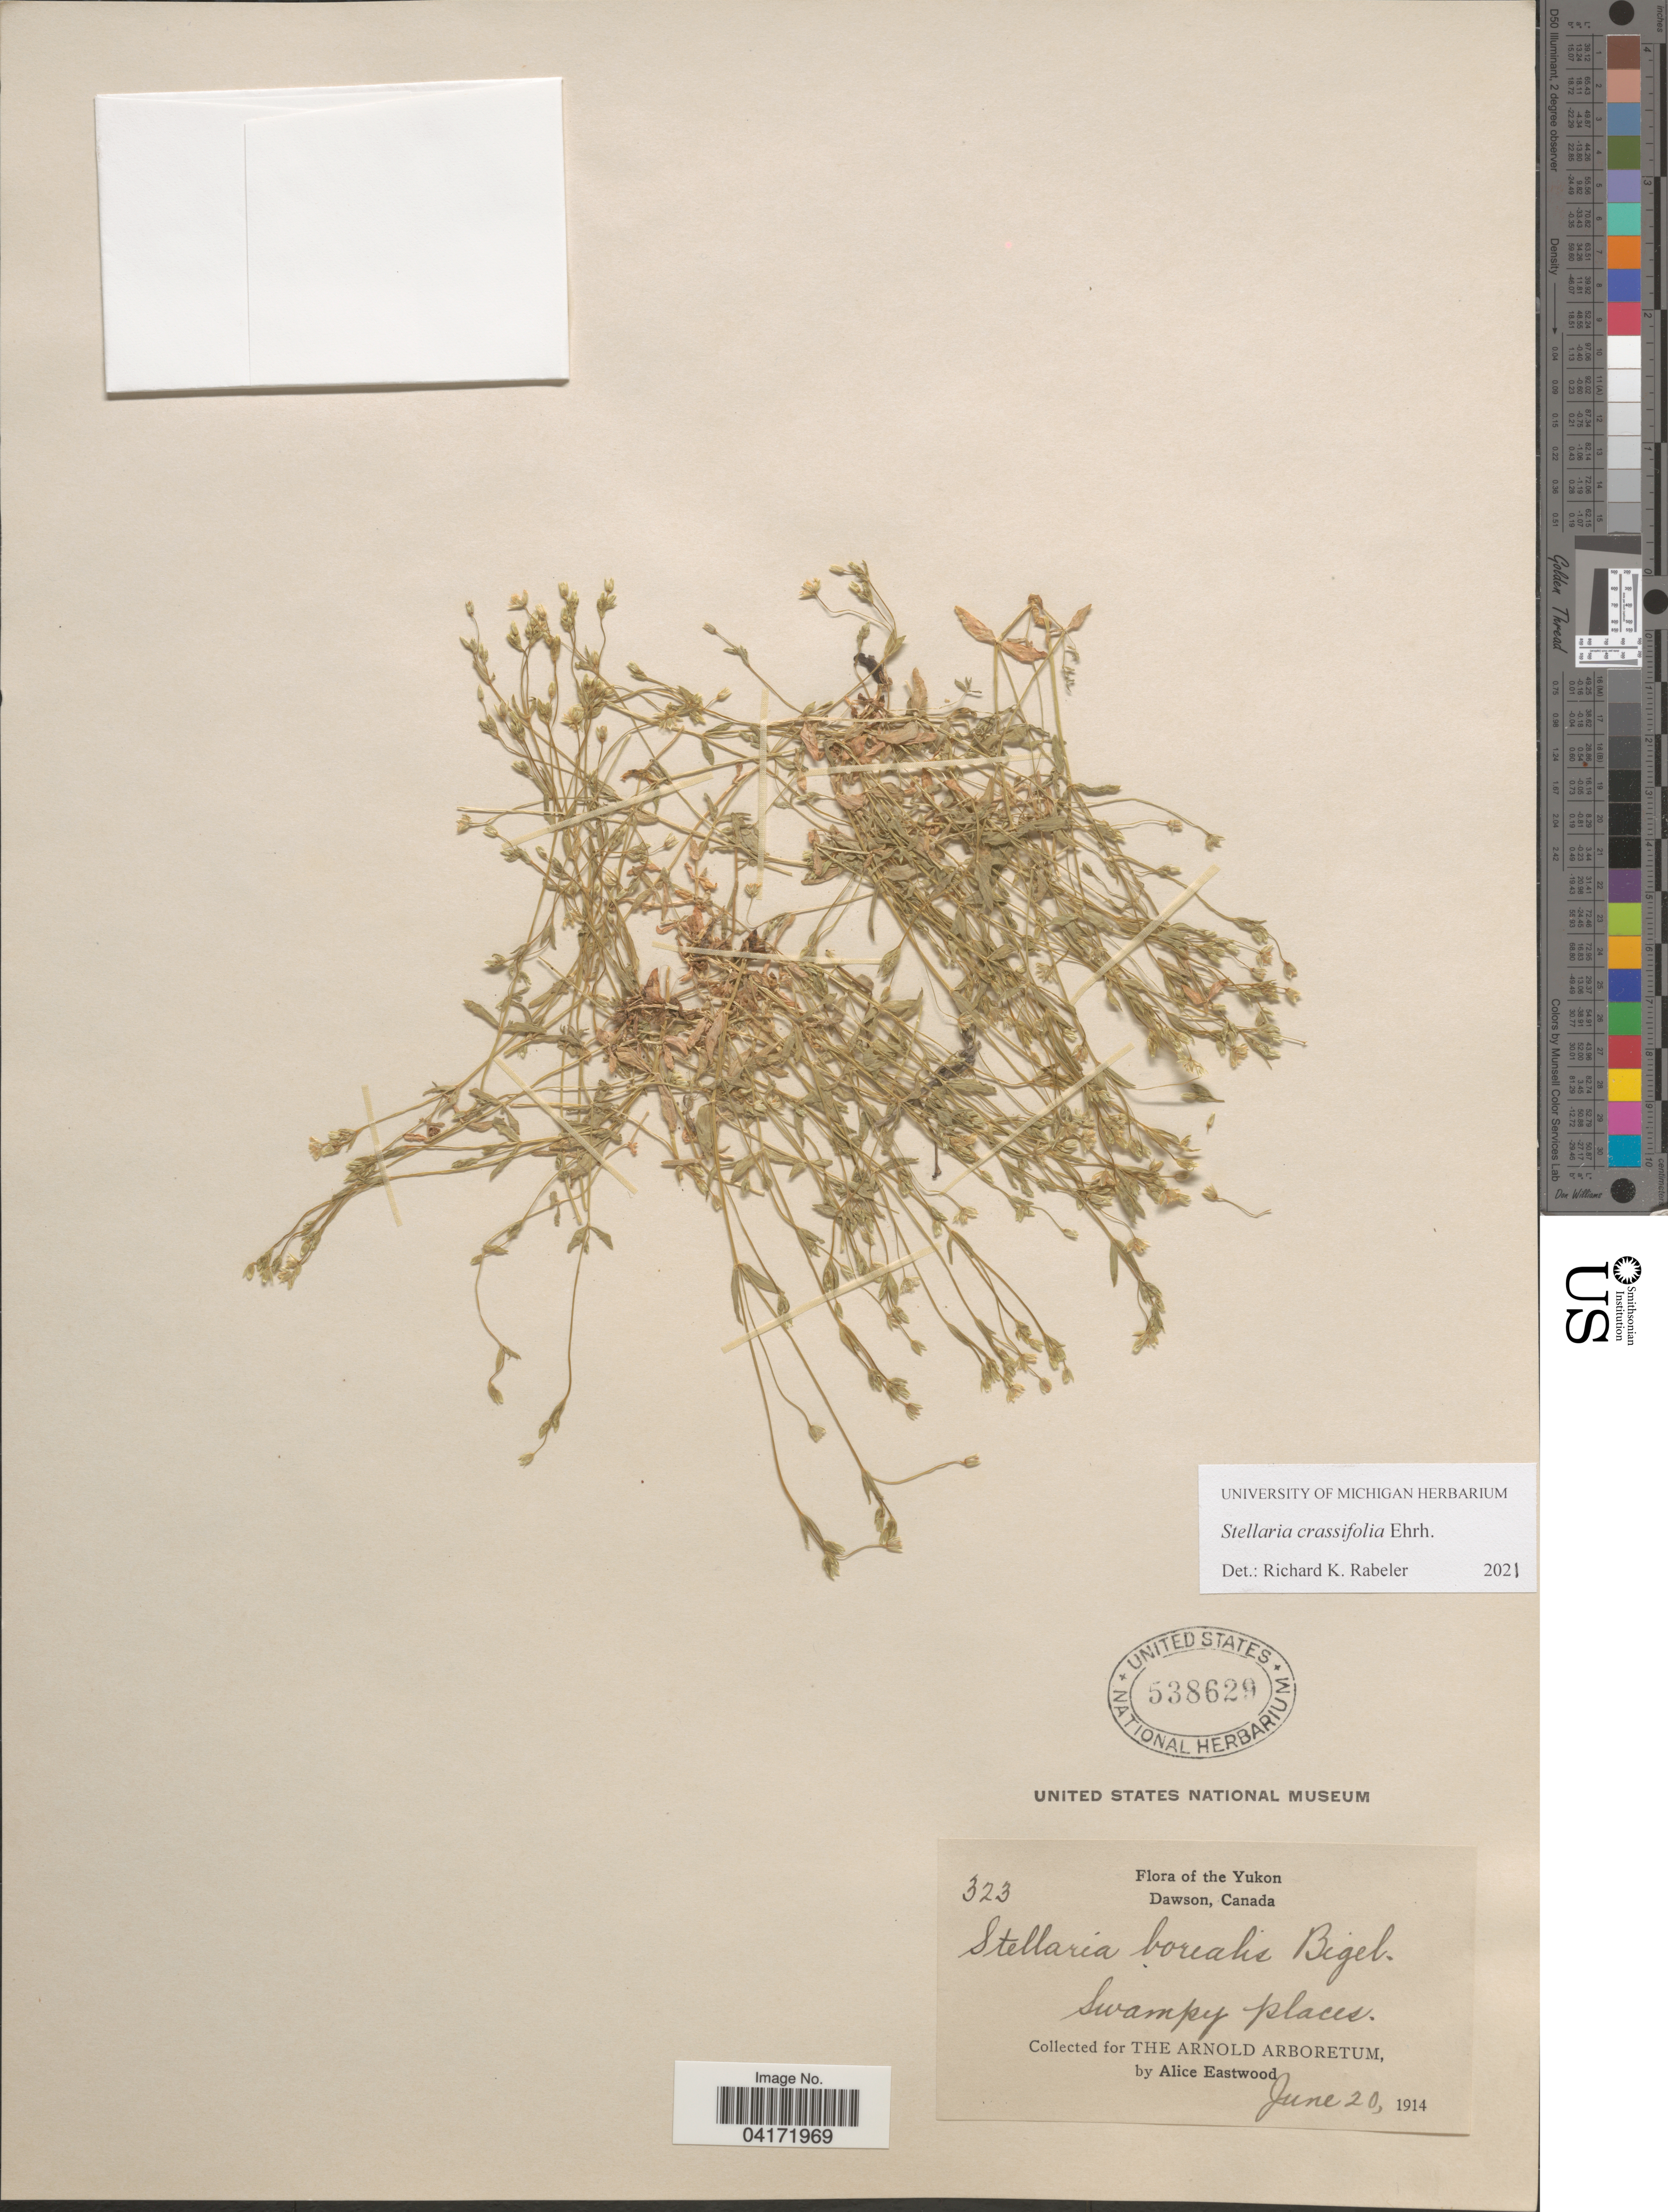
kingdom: Plantae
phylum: Tracheophyta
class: Magnoliopsida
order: Caryophyllales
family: Caryophyllaceae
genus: Stellaria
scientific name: Stellaria crassifolia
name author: Ehrh.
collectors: A. Eastwood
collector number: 323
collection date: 1914-06-20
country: Canada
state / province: Yukon Territory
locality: The Yukon. Dawson.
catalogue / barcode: US 538629